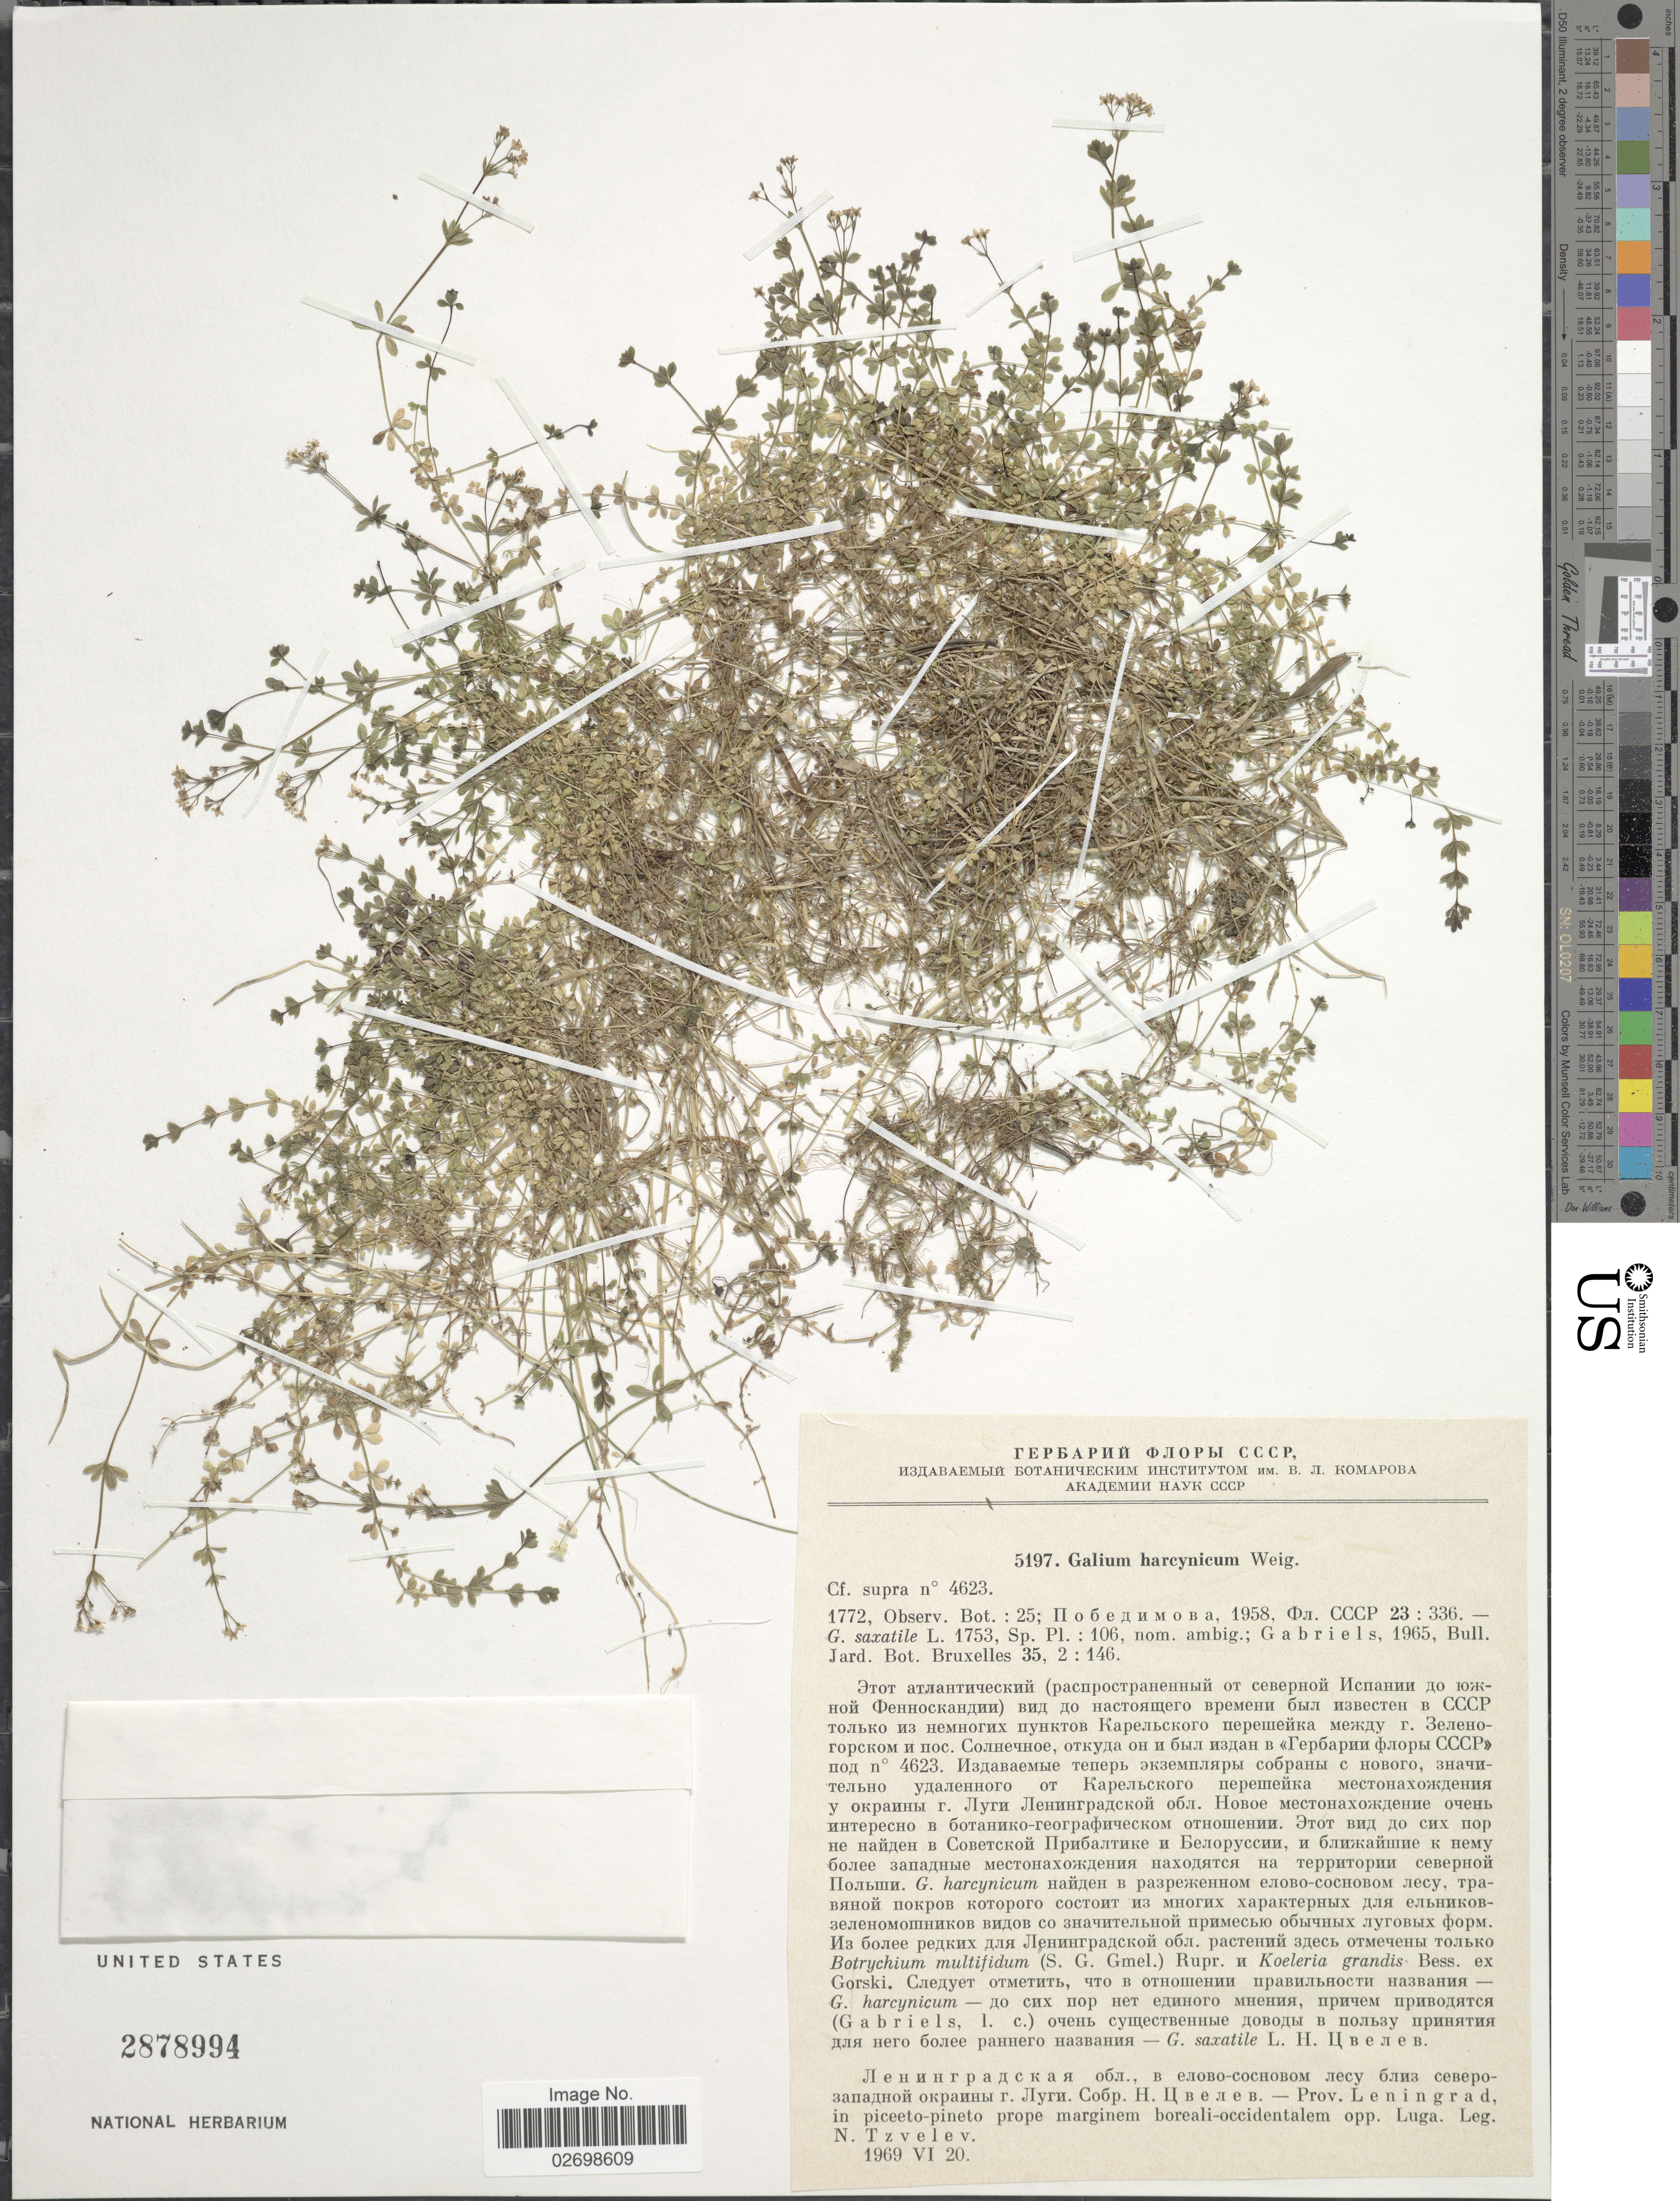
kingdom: Plantae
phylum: Tracheophyta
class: Magnoliopsida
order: Gentianales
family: Rubiaceae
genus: Galium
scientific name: Galium harcynicum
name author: Weigel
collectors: N. N. Tzvelev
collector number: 5197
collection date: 1969-06-20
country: Russian Federation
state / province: Leningrad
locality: Prov. Leningrad, in piceeto-pineto prope marginem boreali-occidentalem opp. Luga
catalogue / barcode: US 2878994